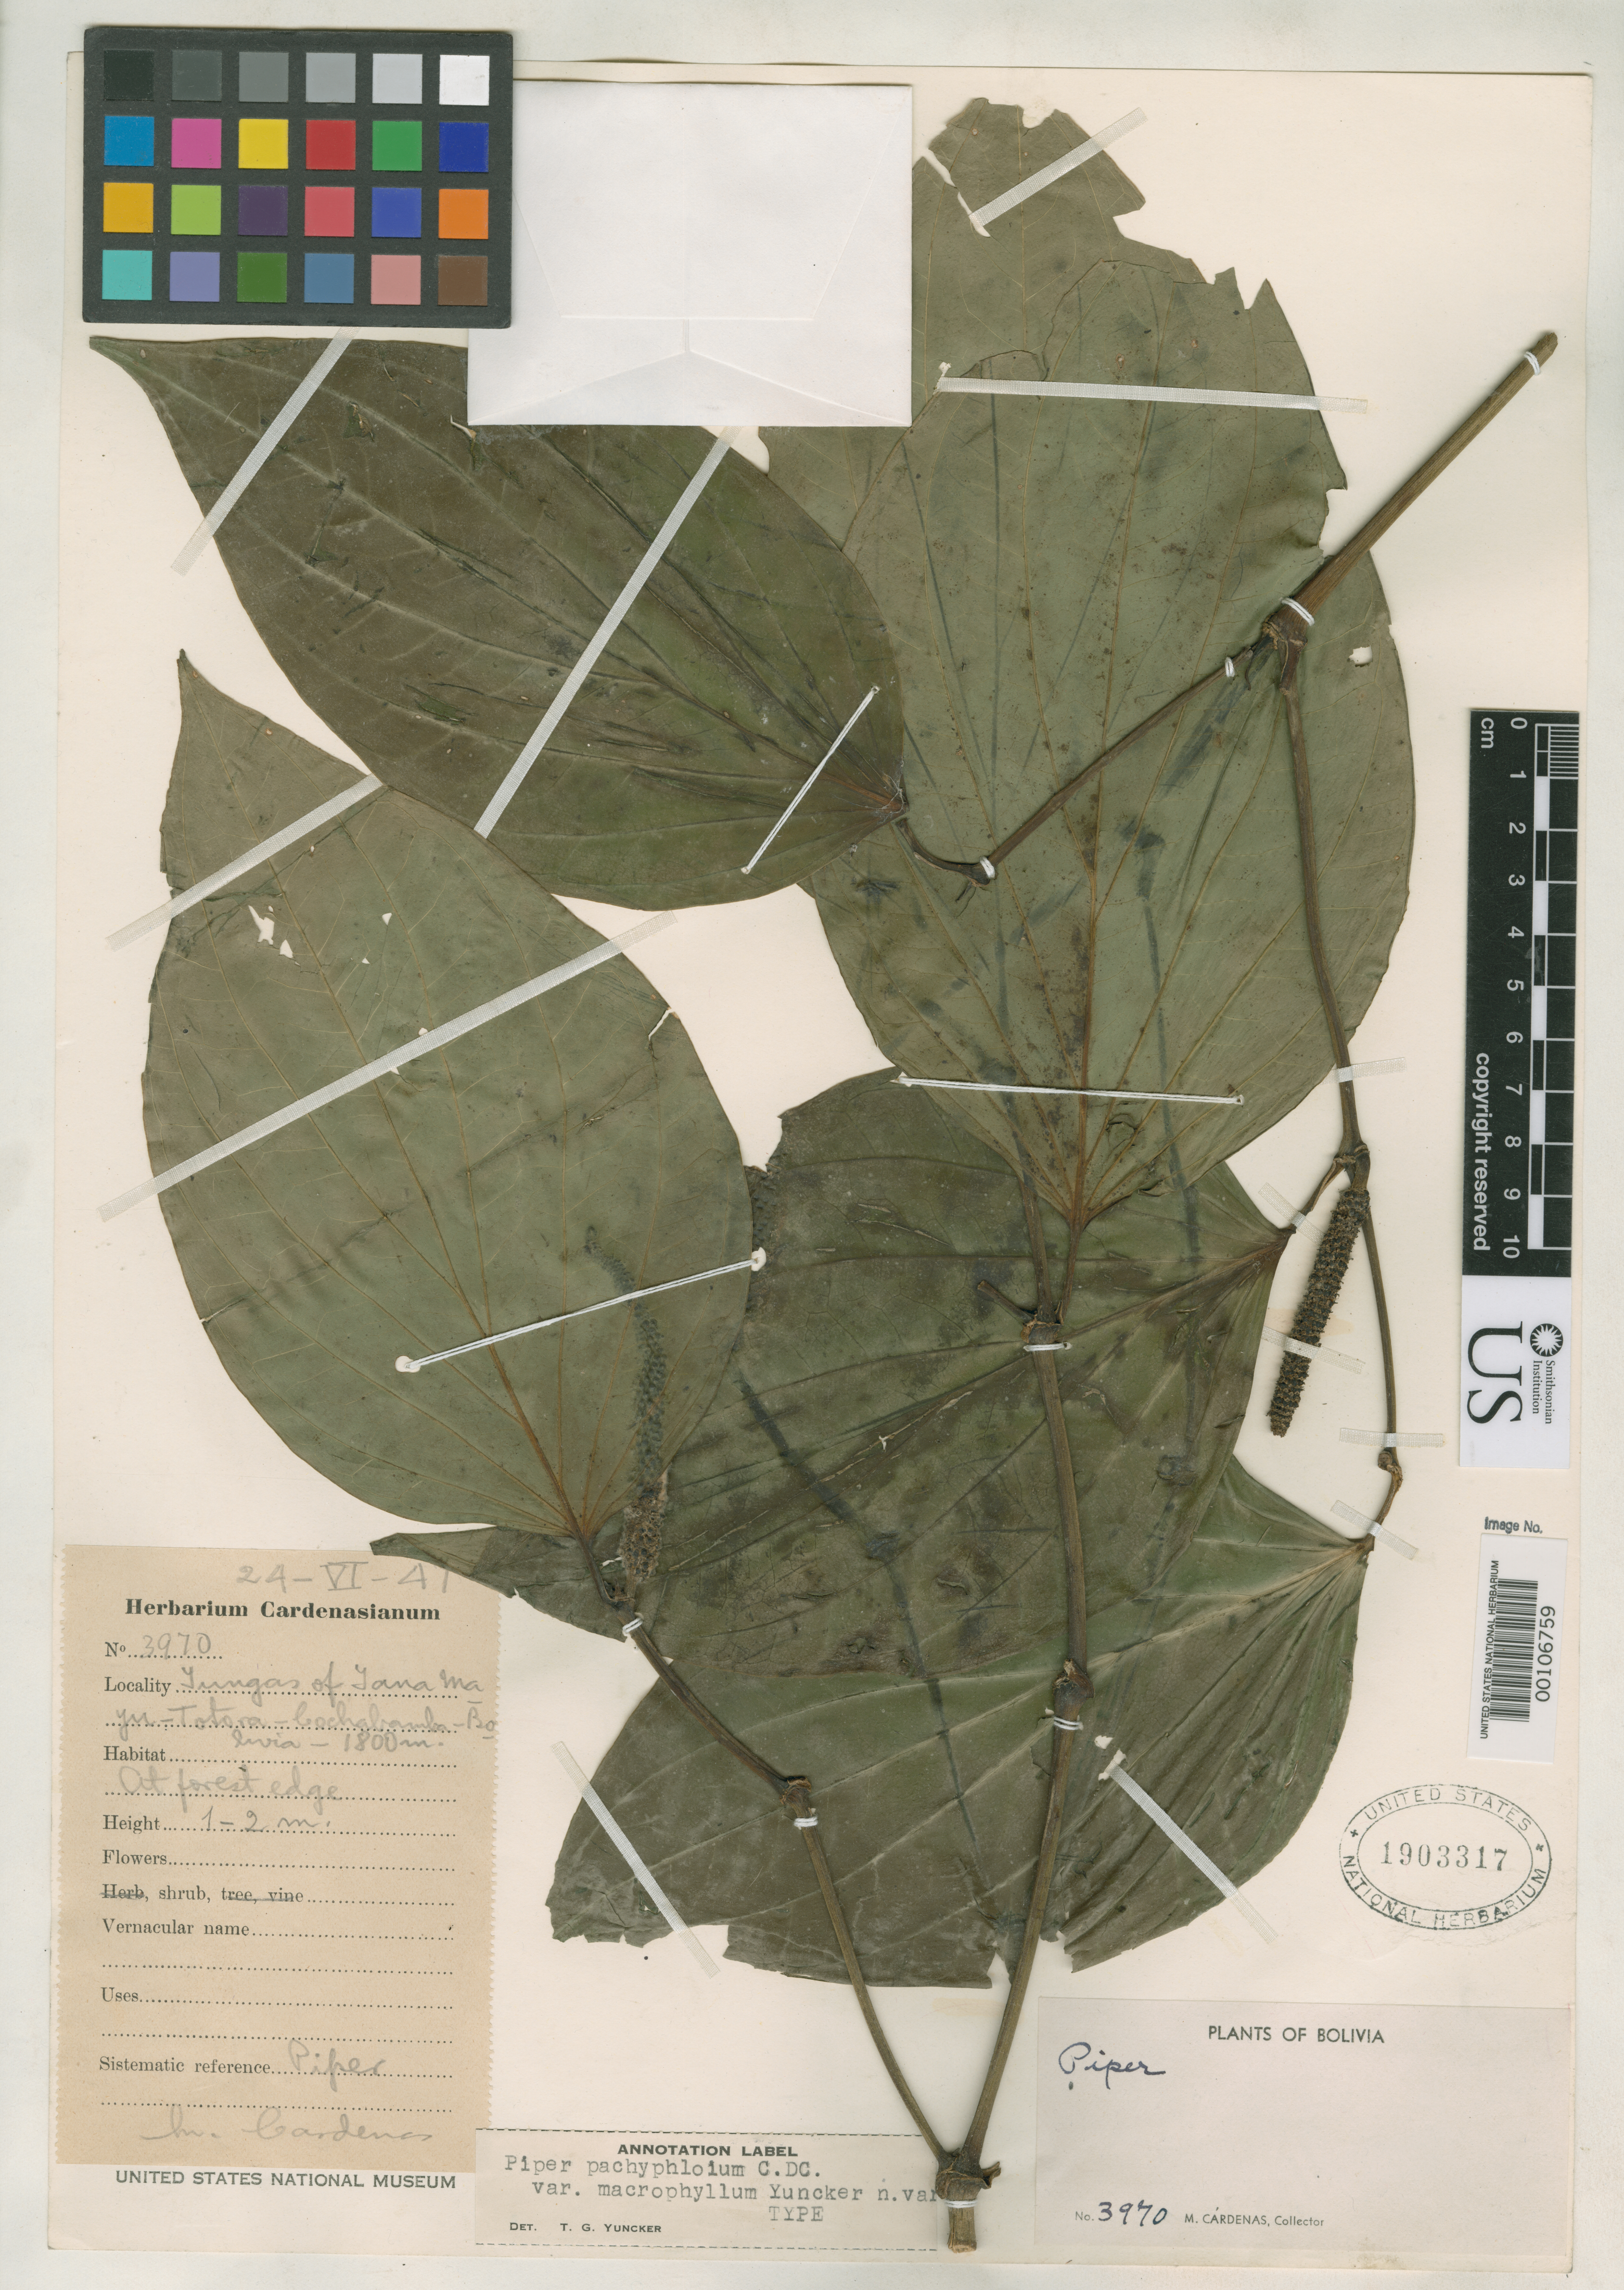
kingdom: Plantae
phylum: Tracheophyta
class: Magnoliopsida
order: Piperales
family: Piperaceae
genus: Piper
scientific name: Piper pachyphloium var. macrophyllum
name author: Yunck.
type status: Holotype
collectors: M. Cárdenas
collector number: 3970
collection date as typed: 24 Jun 1947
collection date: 1947-06-24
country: Bolivia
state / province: Cochabamba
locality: Tungas of Tana Mayu, Totora.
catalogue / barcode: US 1903317